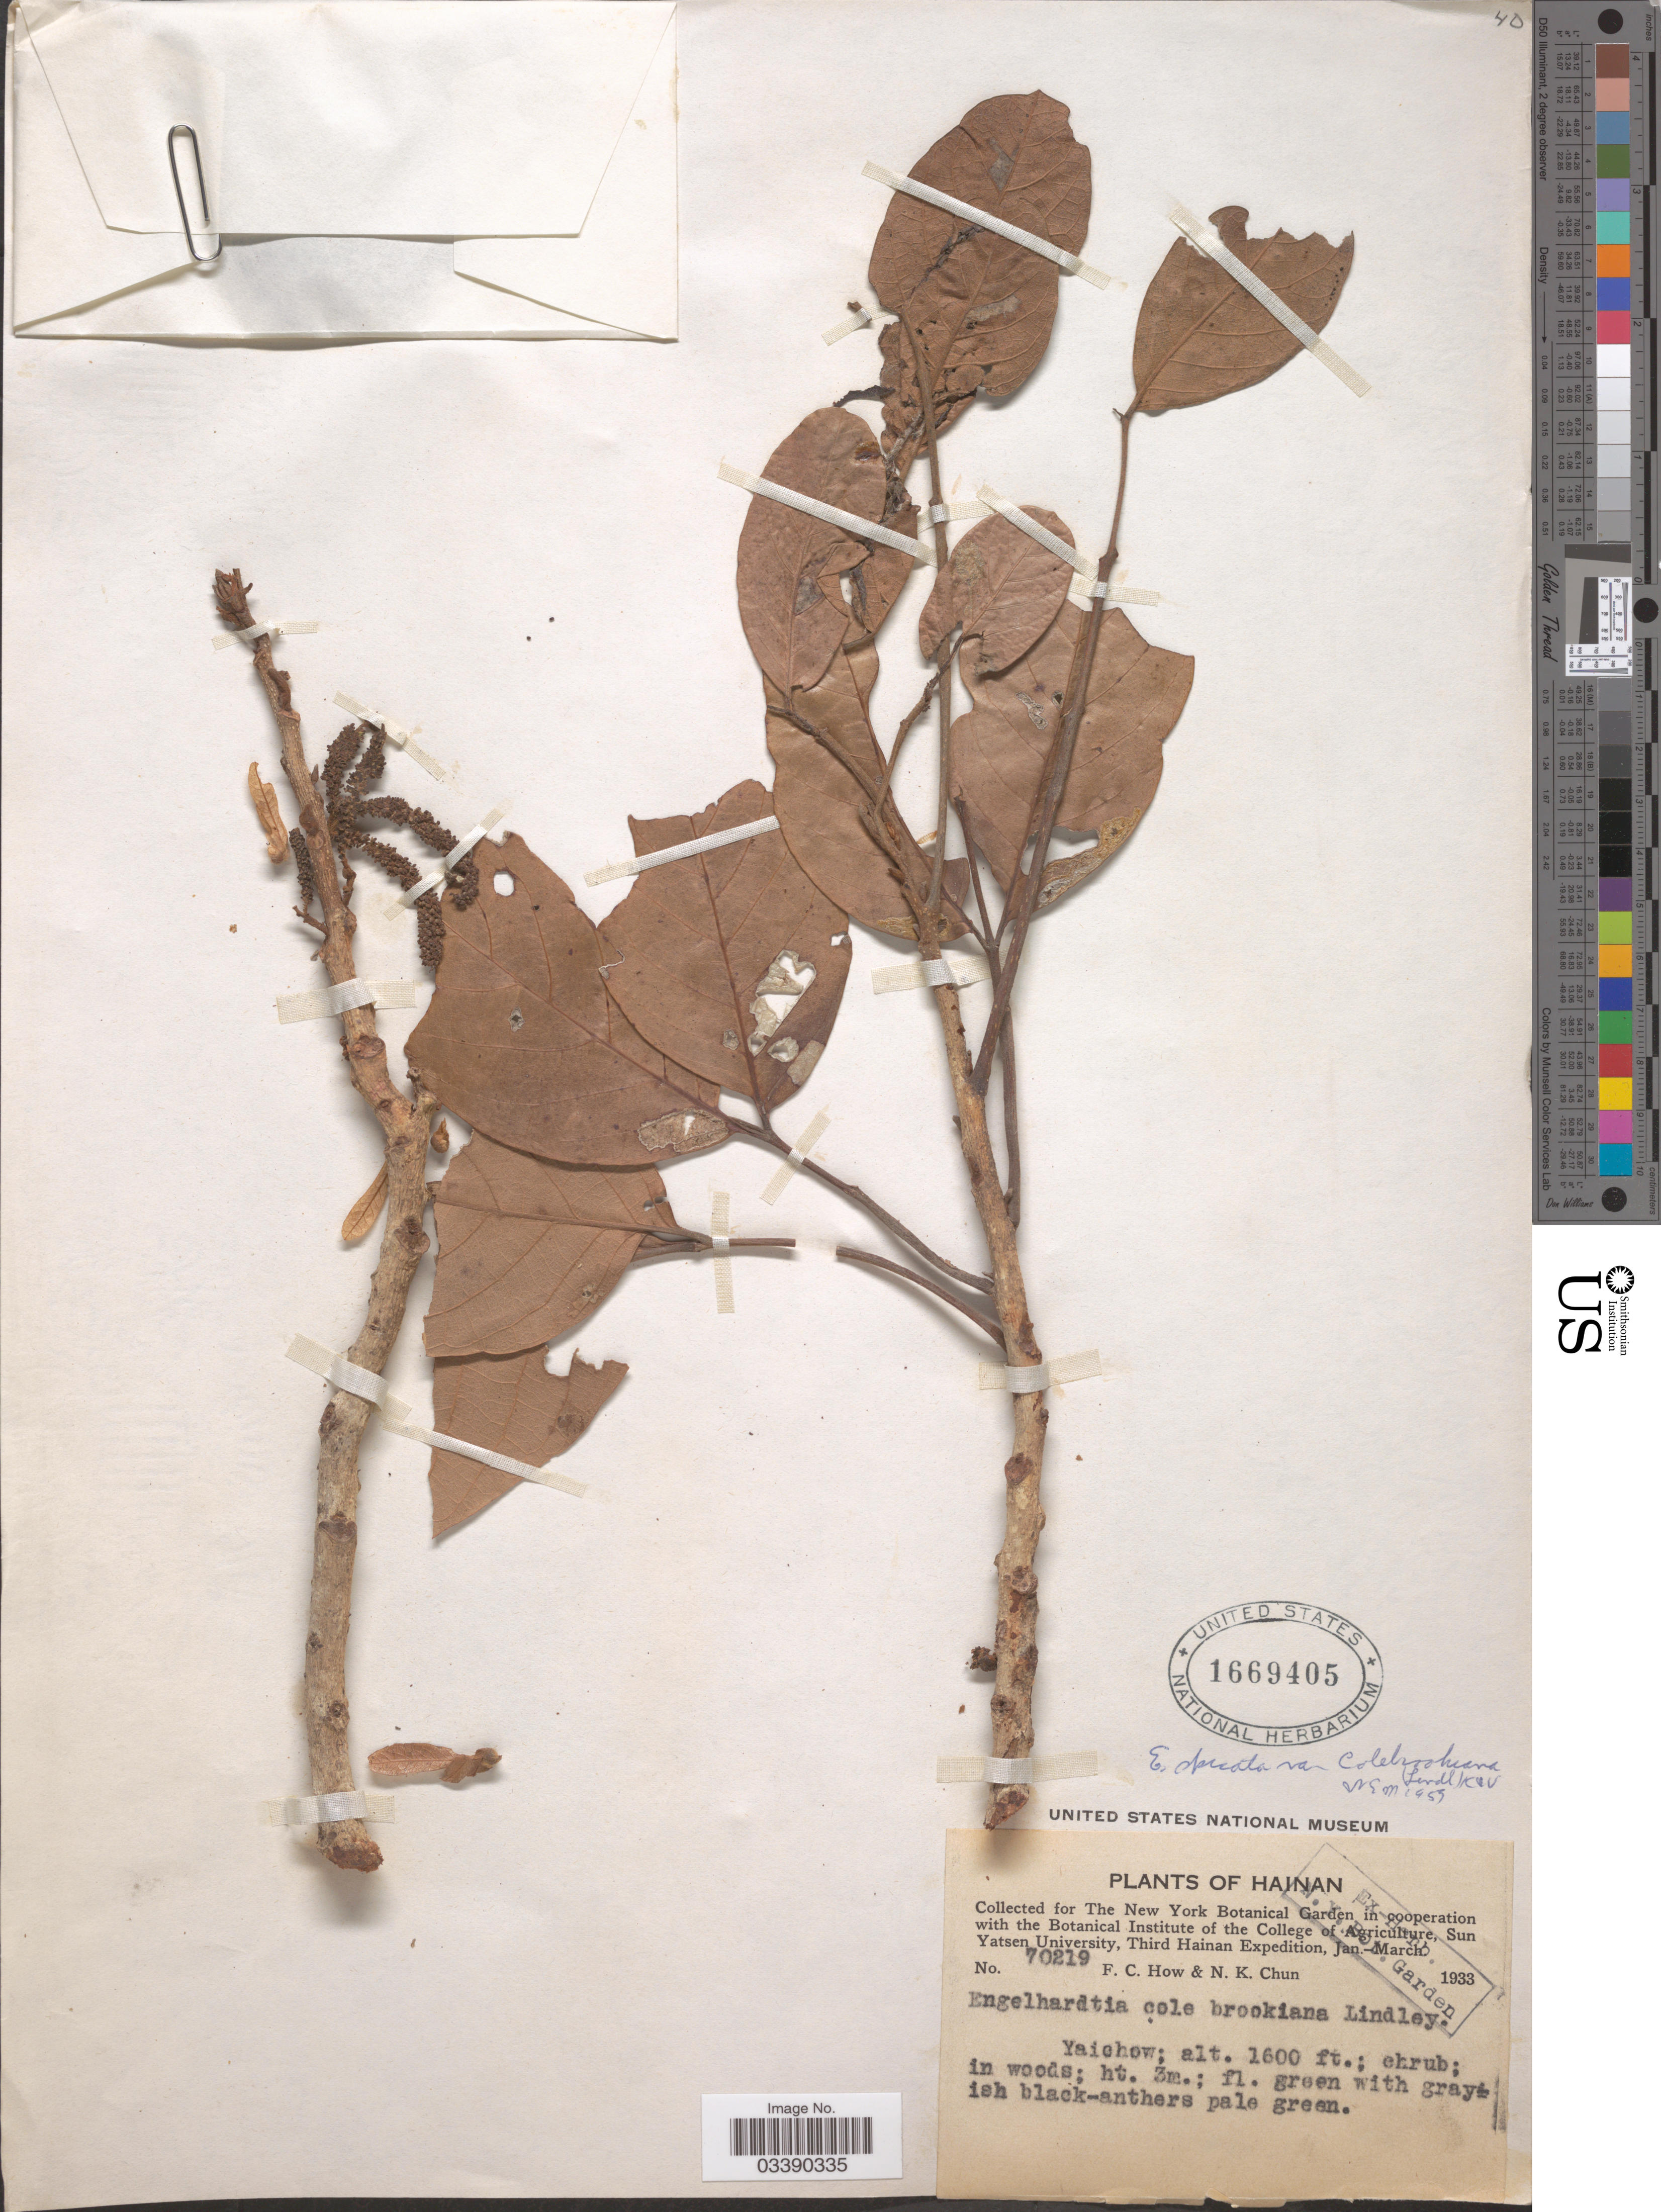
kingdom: Plantae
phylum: Tracheophyta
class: Magnoliopsida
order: Fagales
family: Juglandaceae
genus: Engelhardia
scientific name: Engelhardia spicata var. colebrookeana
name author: (Lindl.) Koord. & Valeton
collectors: F. C. How & N. K. Chun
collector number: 70219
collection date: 1933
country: China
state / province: Hainan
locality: Yaichow.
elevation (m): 488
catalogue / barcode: US 1669405